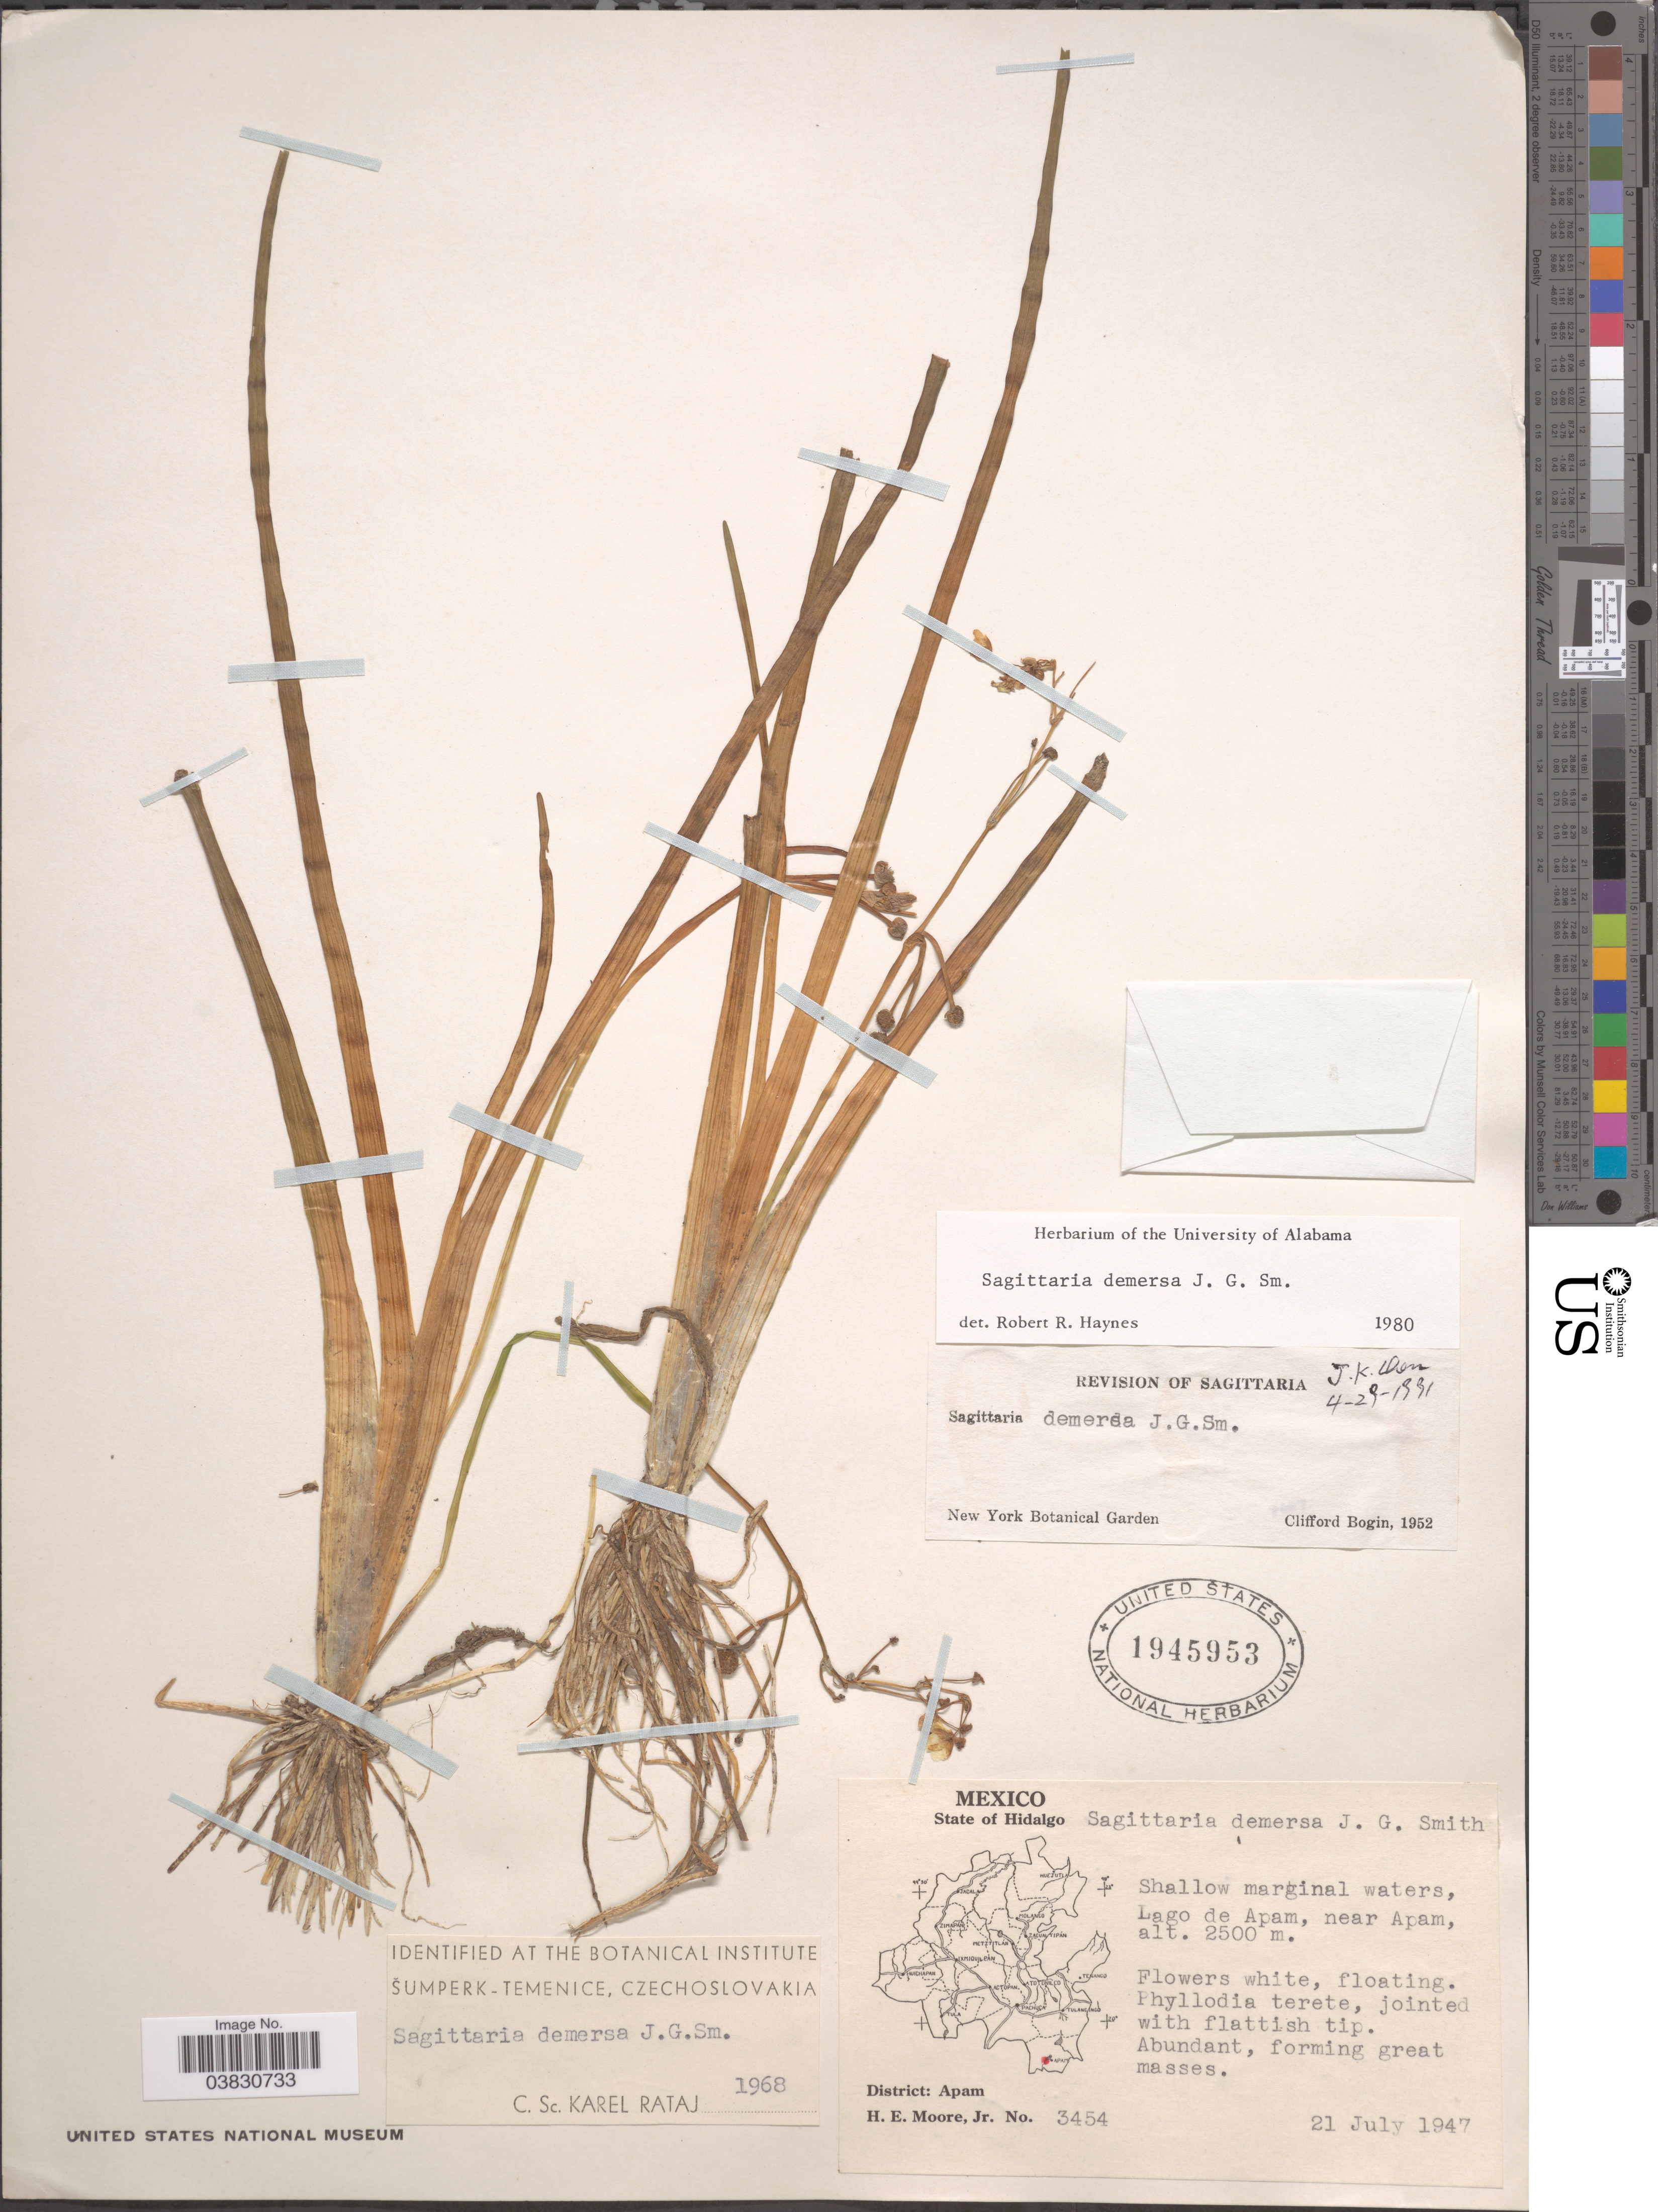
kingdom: Plantae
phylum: Tracheophyta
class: Liliopsida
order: Alismatales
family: Alismataceae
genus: Sagittaria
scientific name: Sagittaria demersa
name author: J.G. Sm.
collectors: H. Moore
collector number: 3454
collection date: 1947-07-21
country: Mexico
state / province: Hidalgo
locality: Lago de Apam, near Apam. District: Apam.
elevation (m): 2500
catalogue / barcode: US 1945953